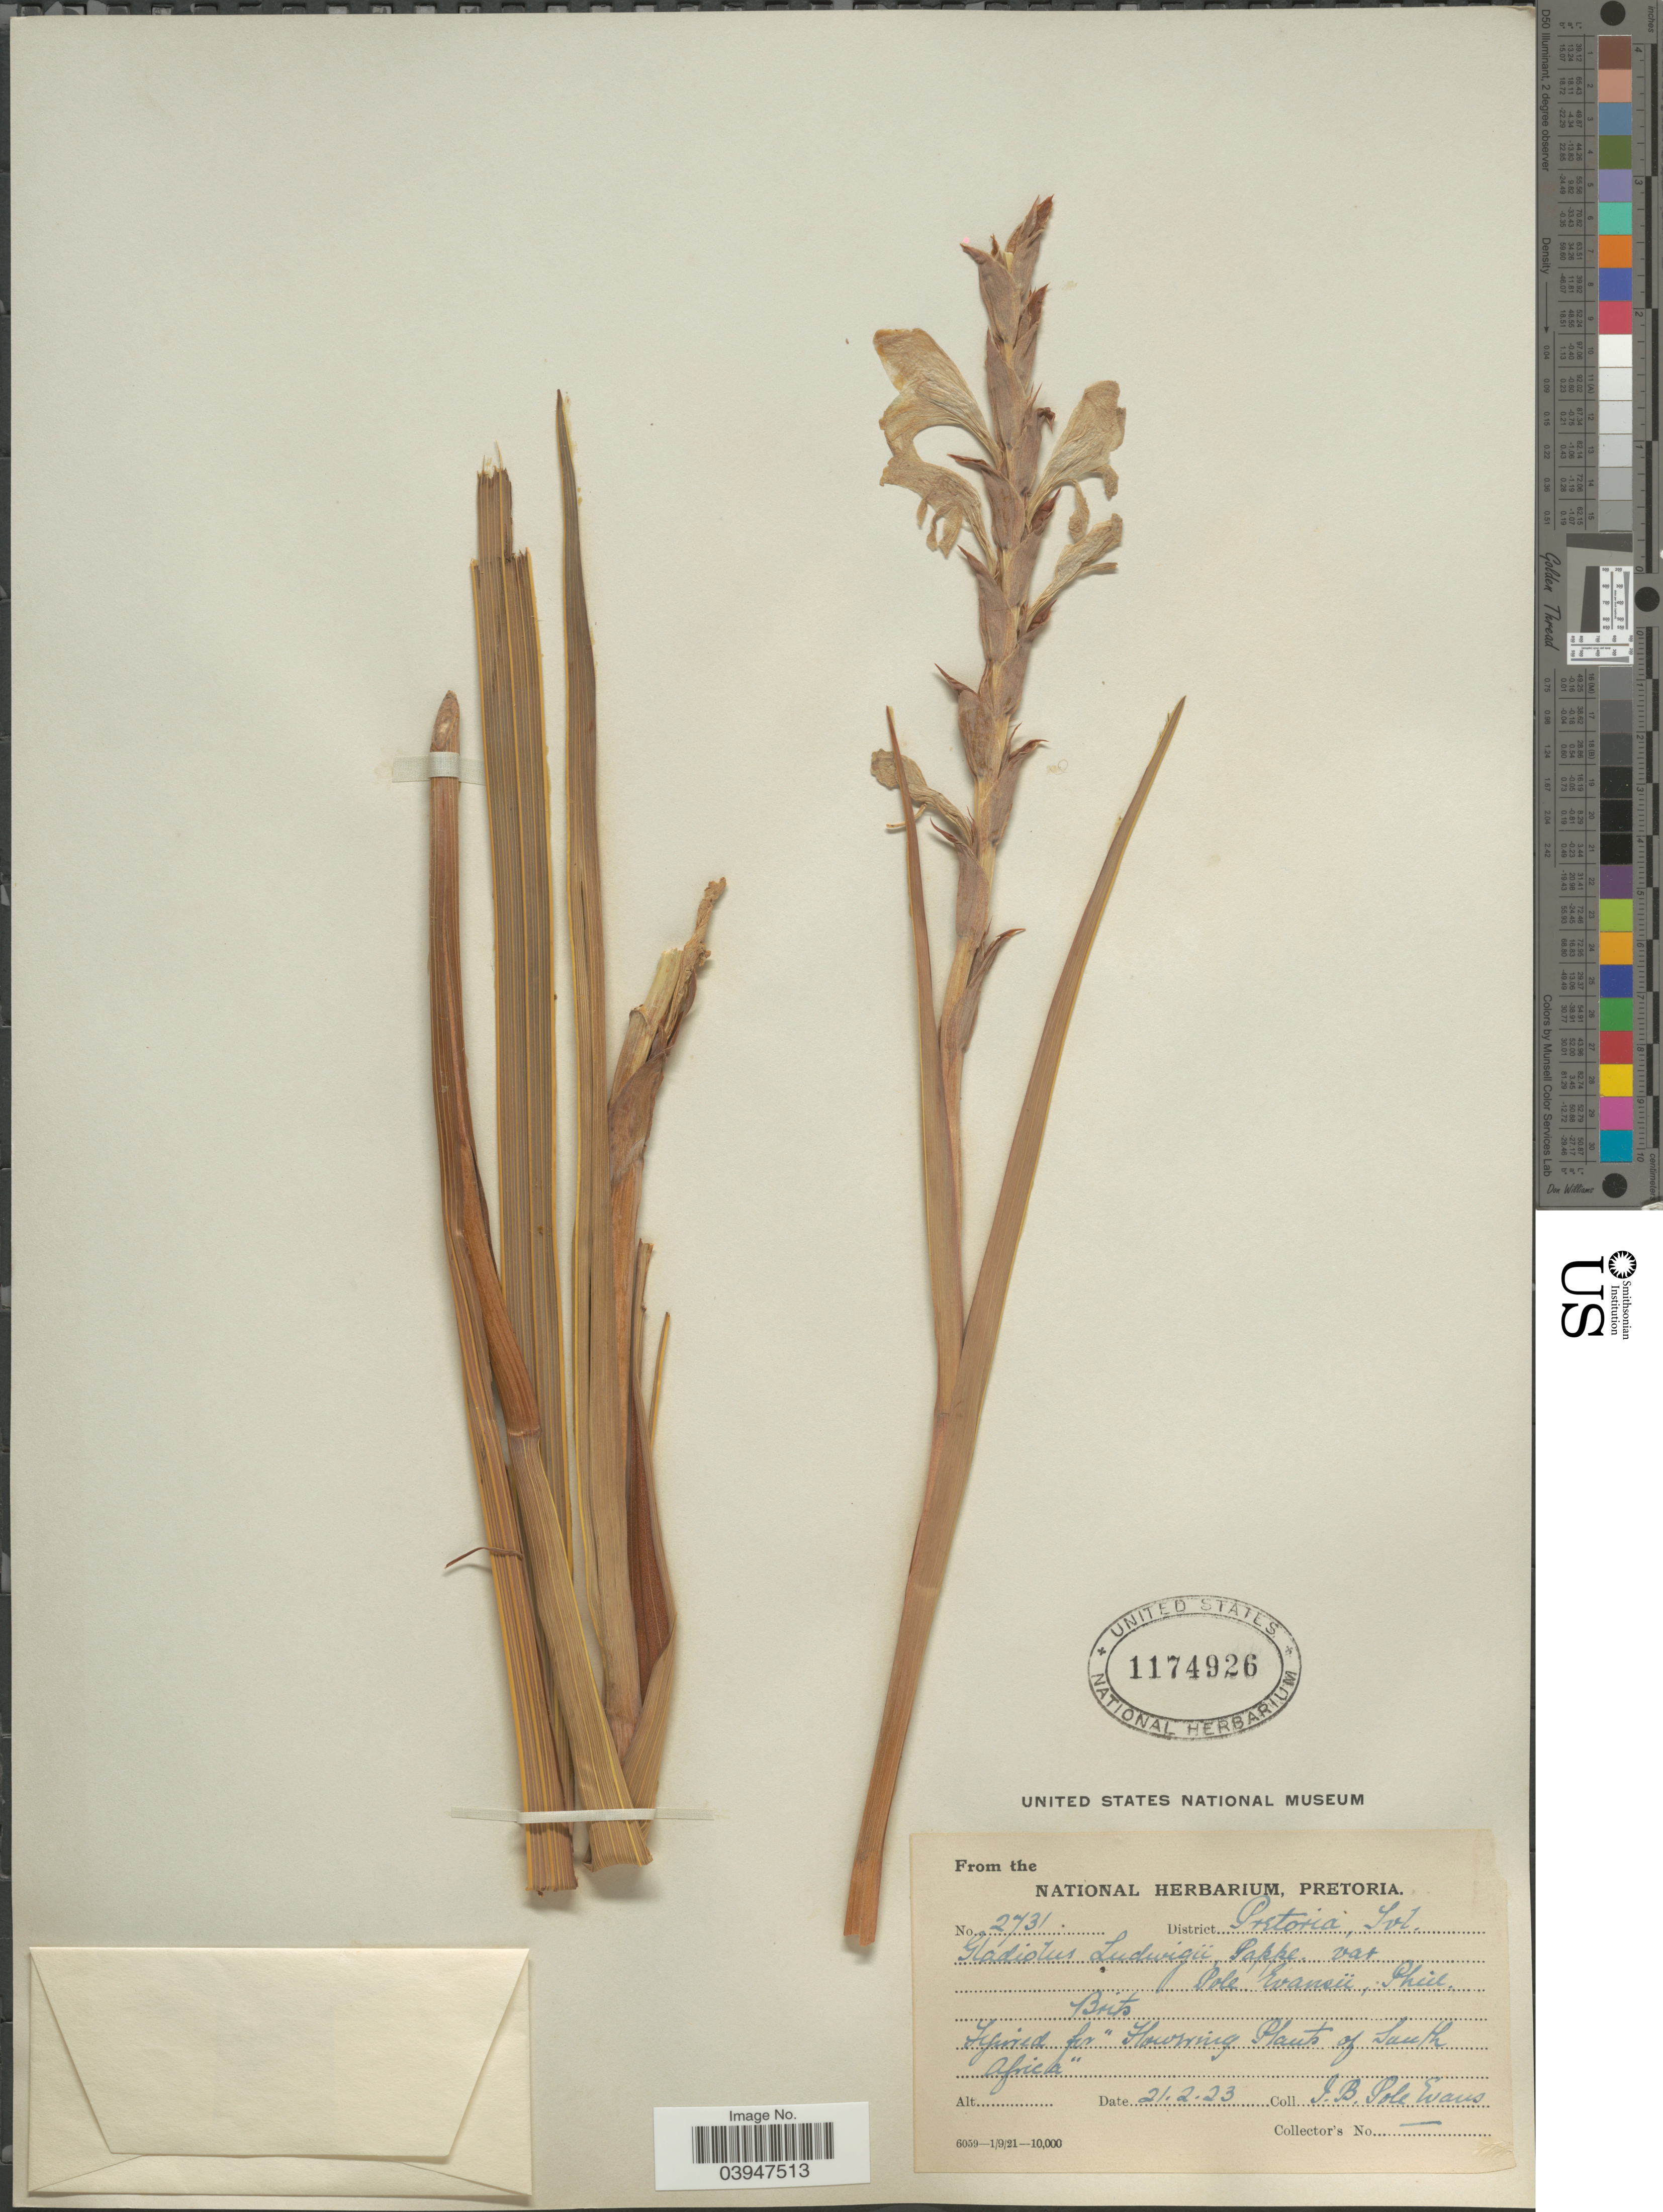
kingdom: Plantae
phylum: Tracheophyta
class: Liliopsida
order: Asparagales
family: Iridaceae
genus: Gladiolus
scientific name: Gladiolus ludwigii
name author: Pappe ex Baker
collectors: I. B. Pole-Evans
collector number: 2731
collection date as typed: Transcribed d/m/y: 21/2/23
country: South Africa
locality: District Pretoria, Tvl. Brits.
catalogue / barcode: US 1174926